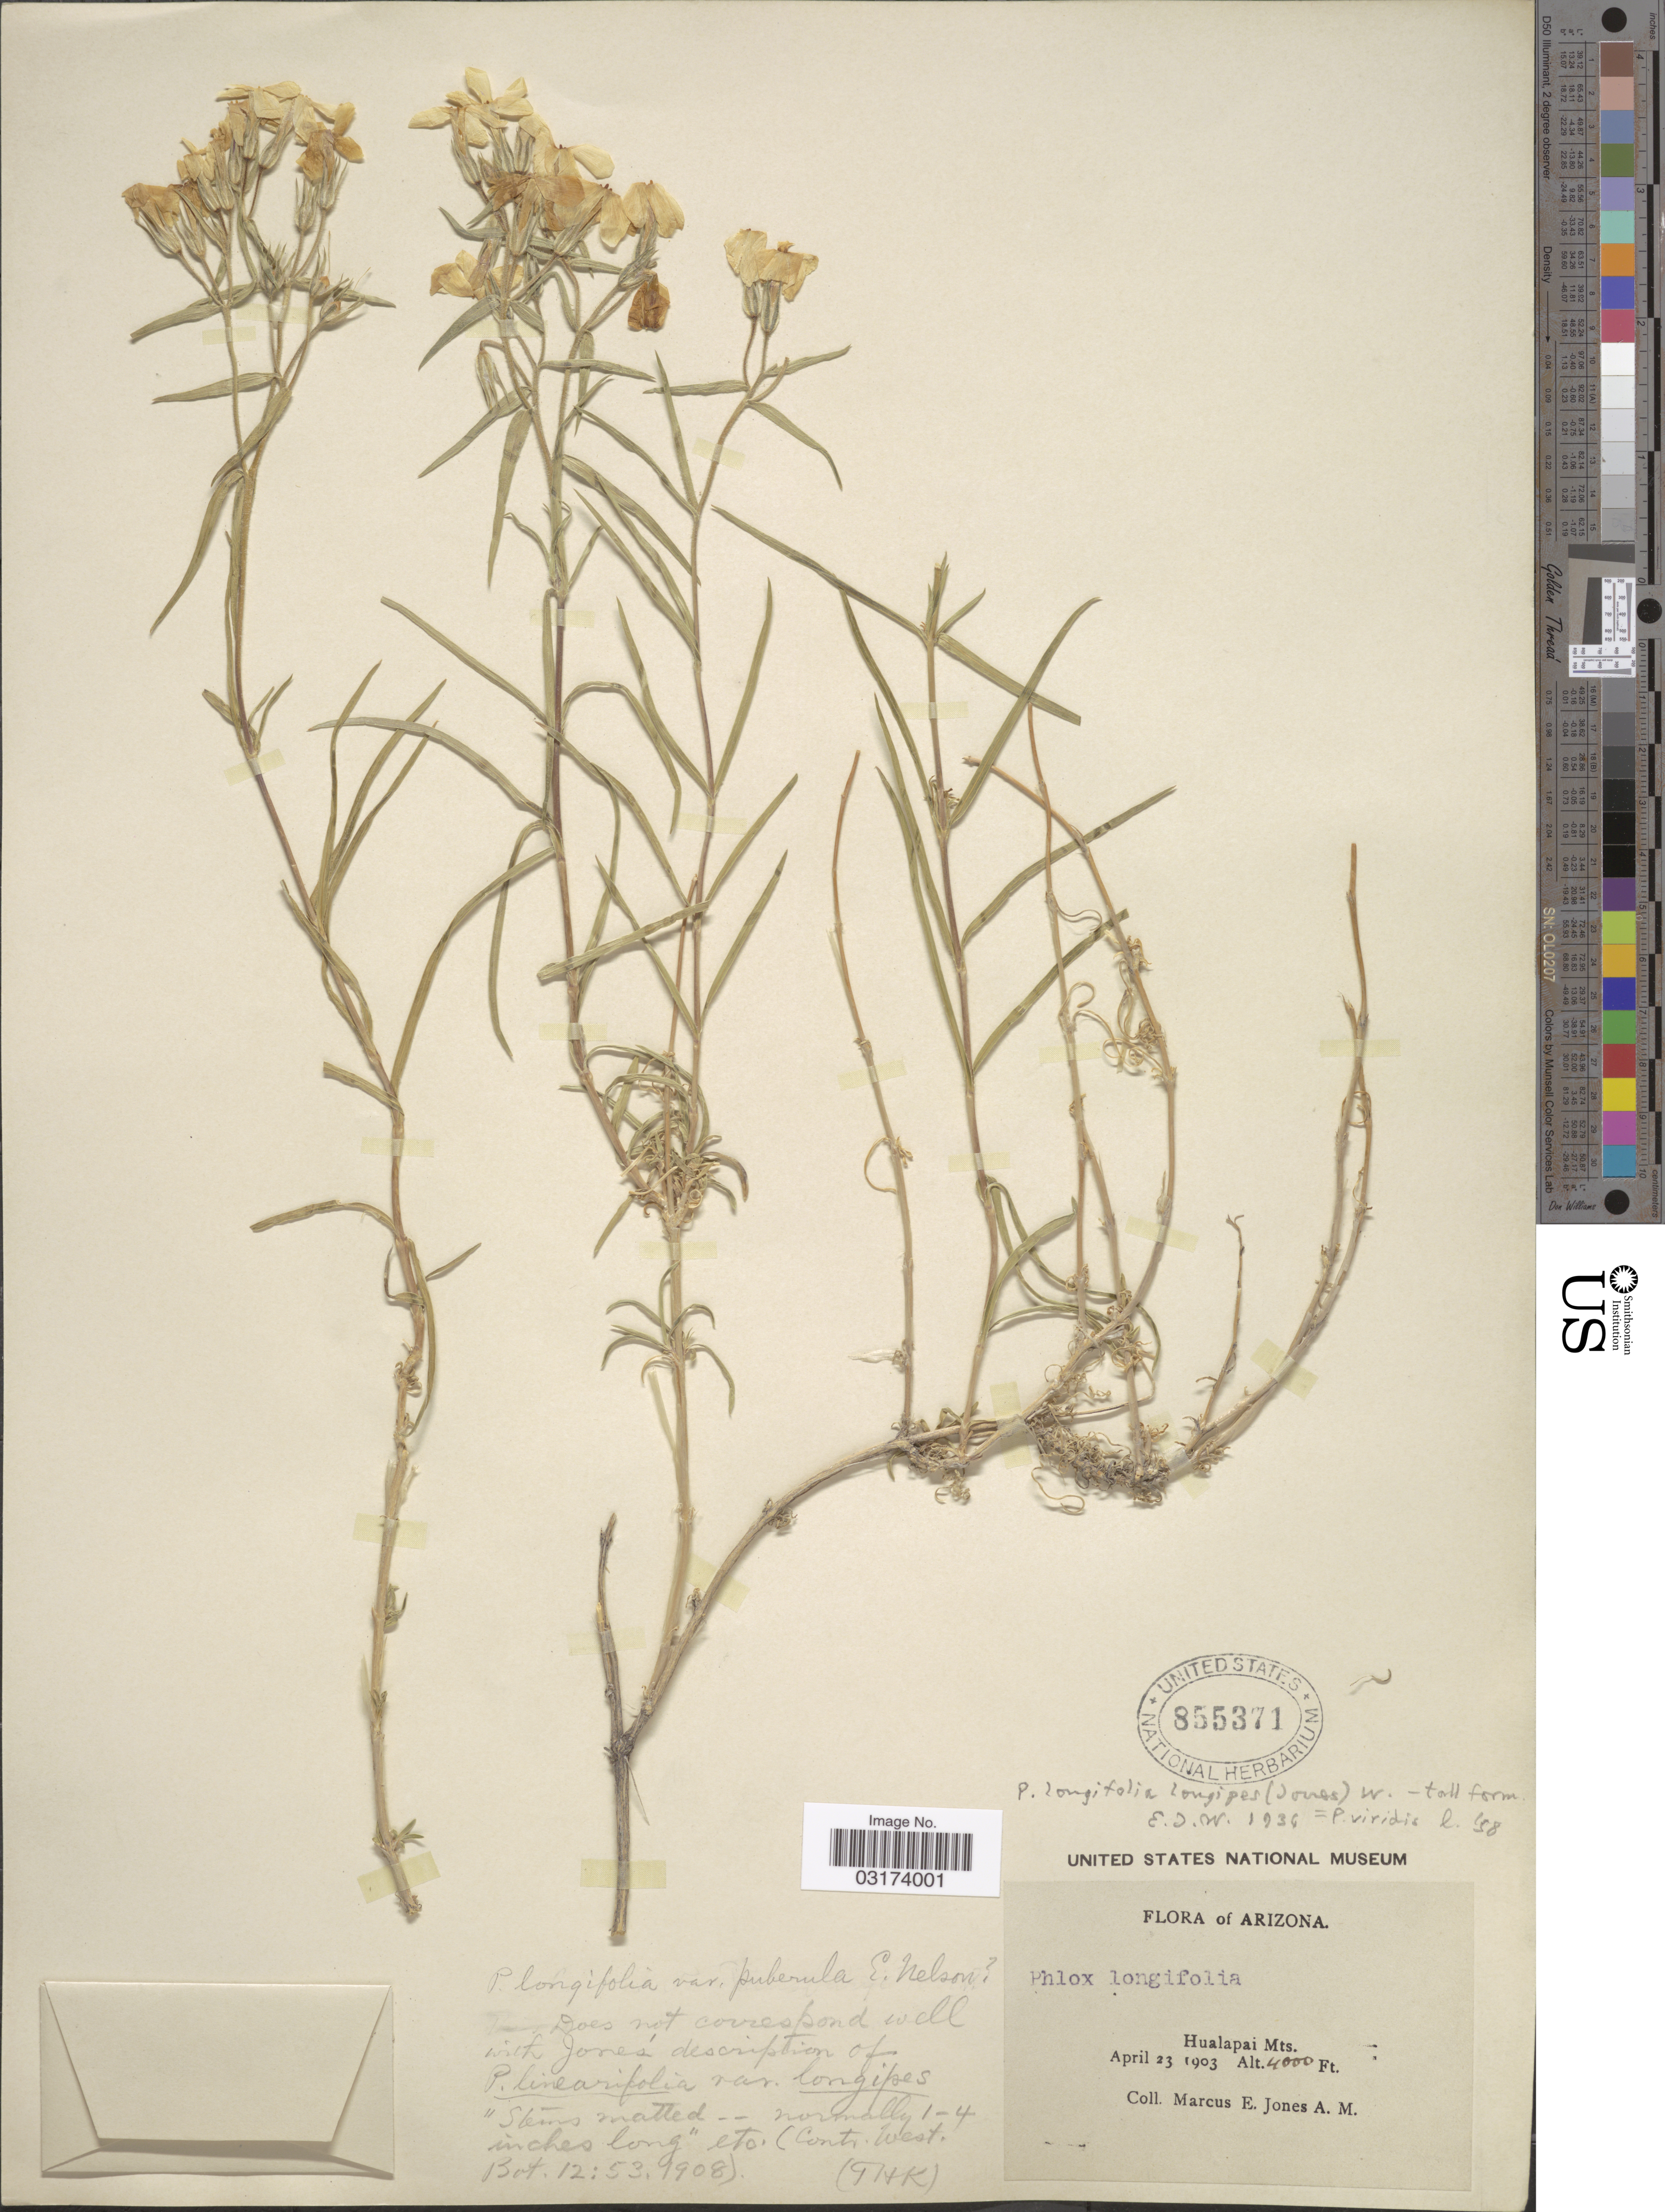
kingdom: Plantae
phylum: Tracheophyta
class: Magnoliopsida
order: Ericales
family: Polemoniaceae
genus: Phlox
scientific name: Phlox longifolia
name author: Nutt.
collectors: M. E. Jones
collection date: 1903-04-23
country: United States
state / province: Arizona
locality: Hualapai Mts.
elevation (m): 1219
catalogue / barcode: US 855371